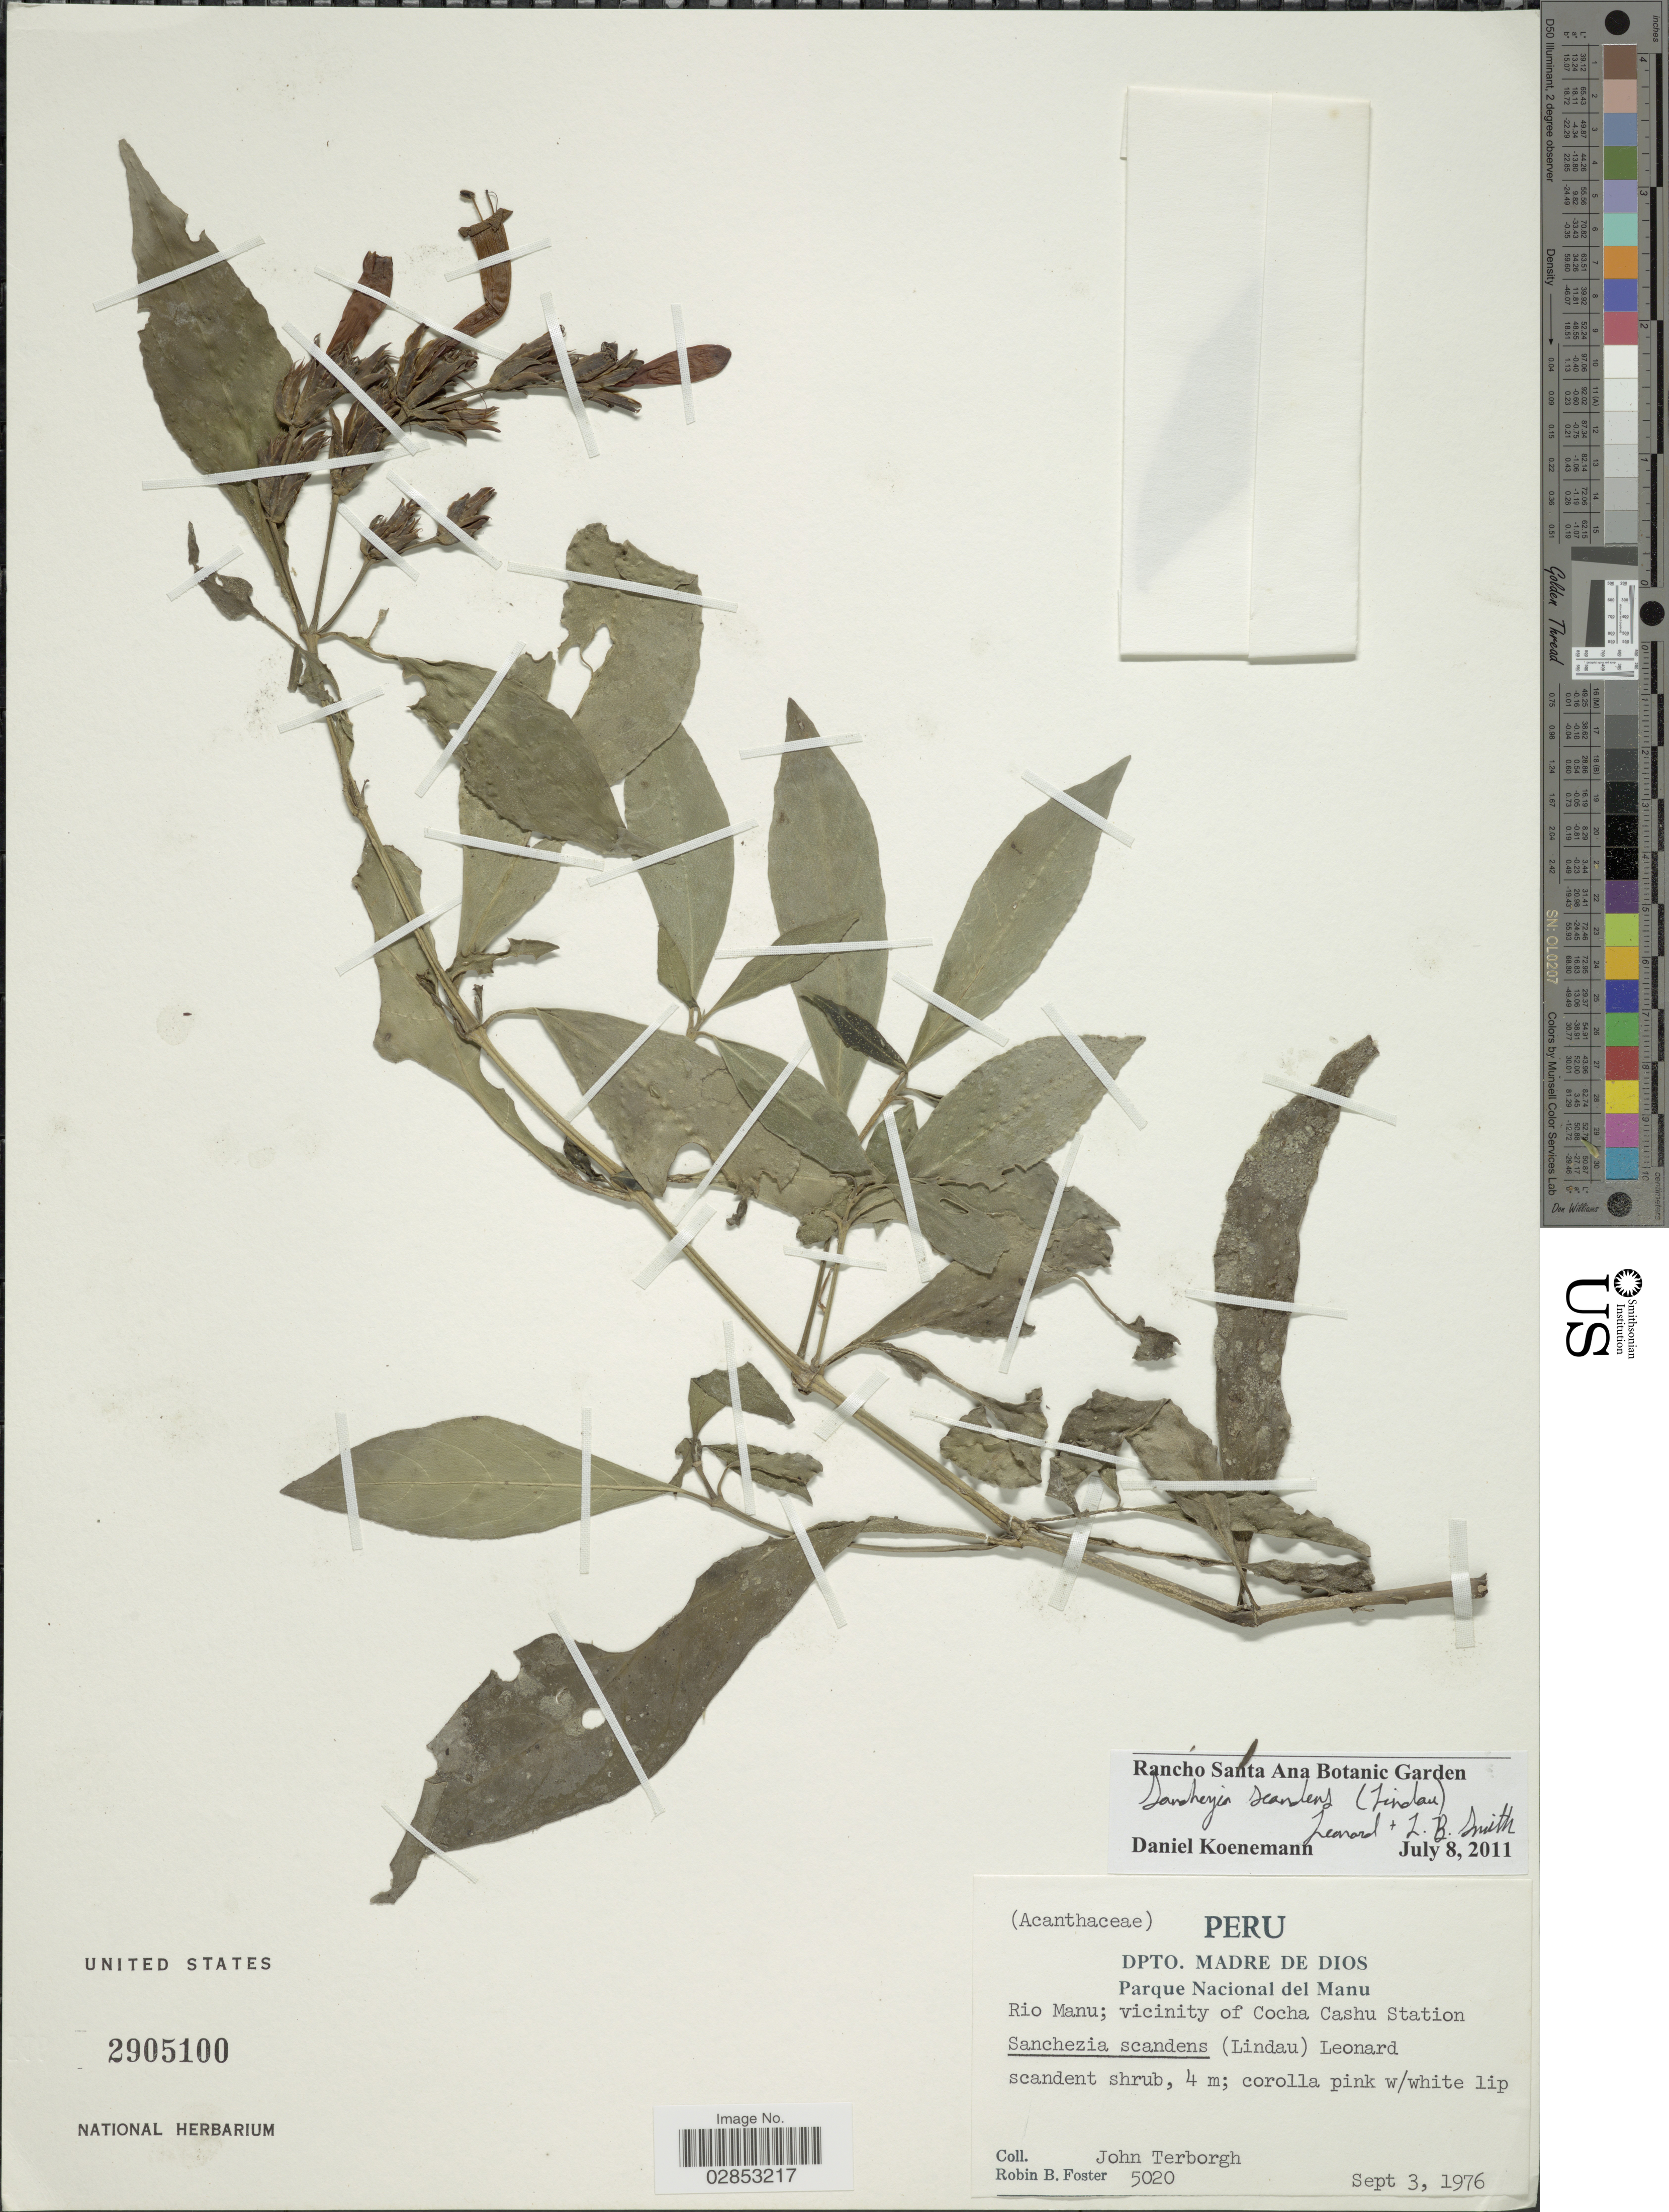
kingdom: Plantae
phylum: Tracheophyta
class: Magnoliopsida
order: Lamiales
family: Acanthaceae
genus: Steirosanchezia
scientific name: Steirosanchezia scandens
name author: Lindau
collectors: J. Terborgh & R. B. Foster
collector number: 5020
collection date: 1976-09-03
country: Peru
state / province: Madre de Dios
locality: Dpto. Madre de Dios, Parque Nacional del Manu, Rio Manu; vicinity of Cocha Cashu Station.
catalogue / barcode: US 2905100